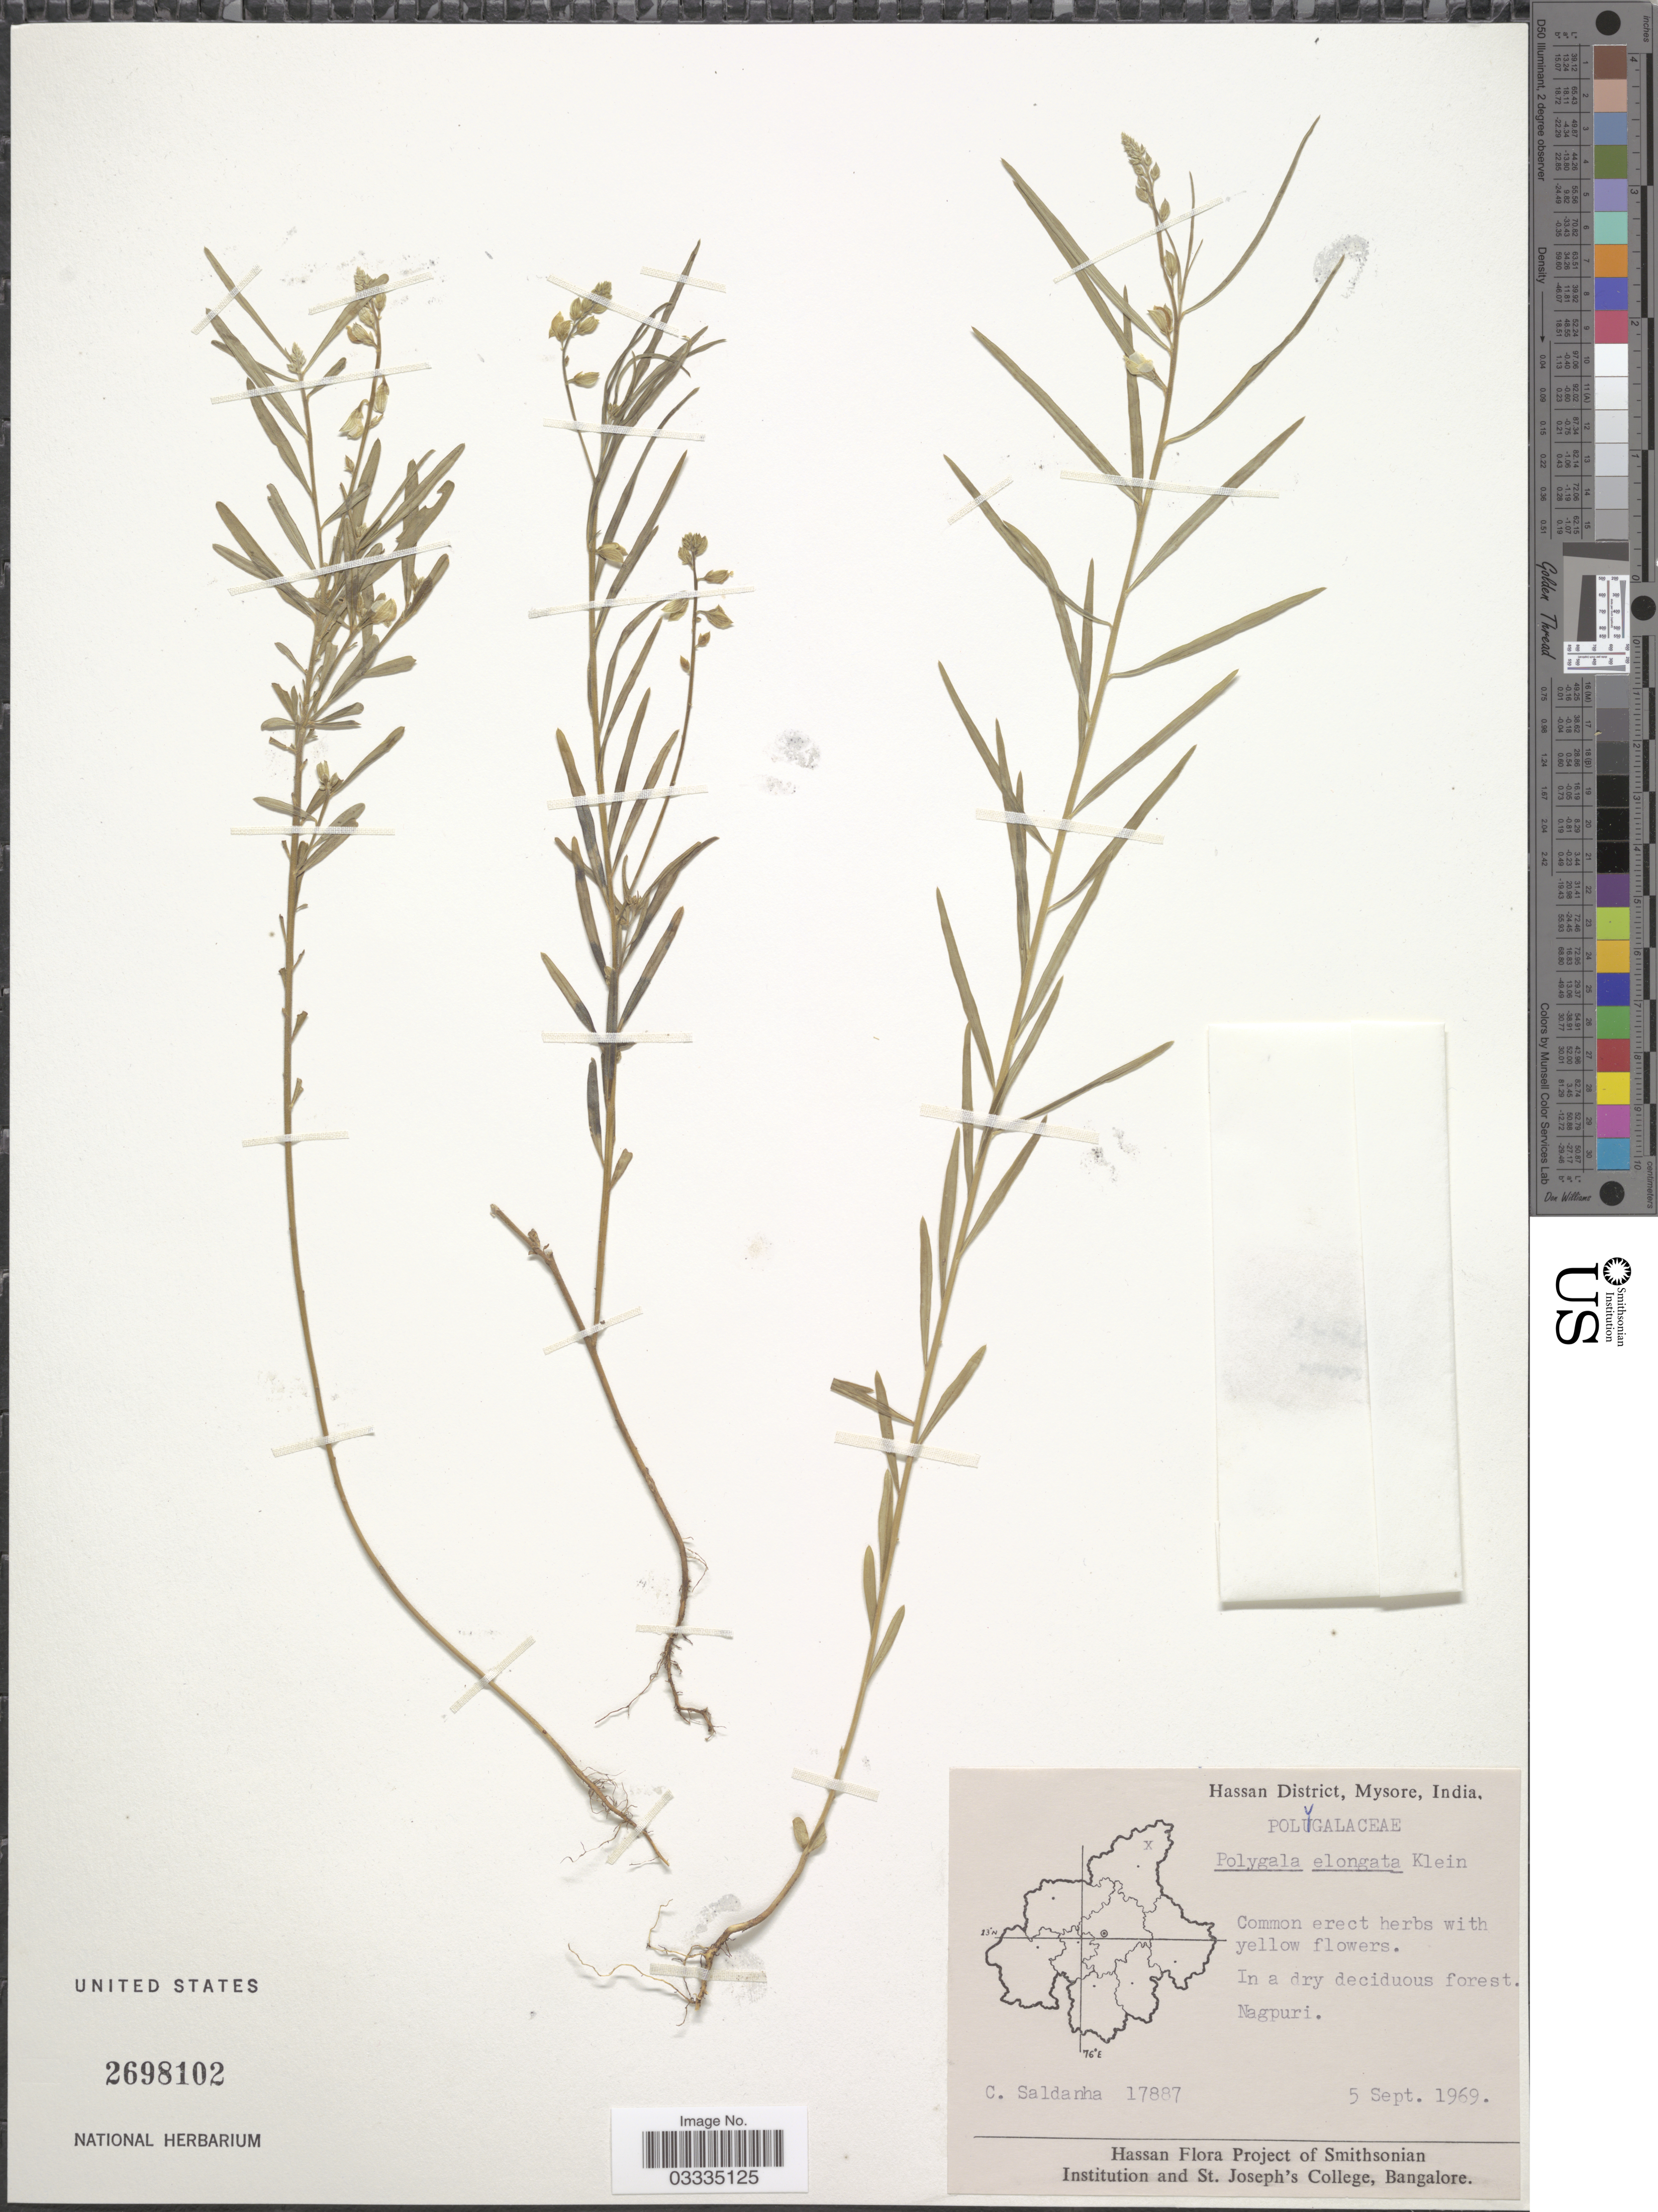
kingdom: Plantae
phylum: Tracheophyta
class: Magnoliopsida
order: Fabales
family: Polygalaceae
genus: Polygala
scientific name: Polygala elongata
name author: Klein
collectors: C. Saldanha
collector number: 17887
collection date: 1969-09-05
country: India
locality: Hassan District, Mysore. Nagpuri.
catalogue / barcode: US 2698102